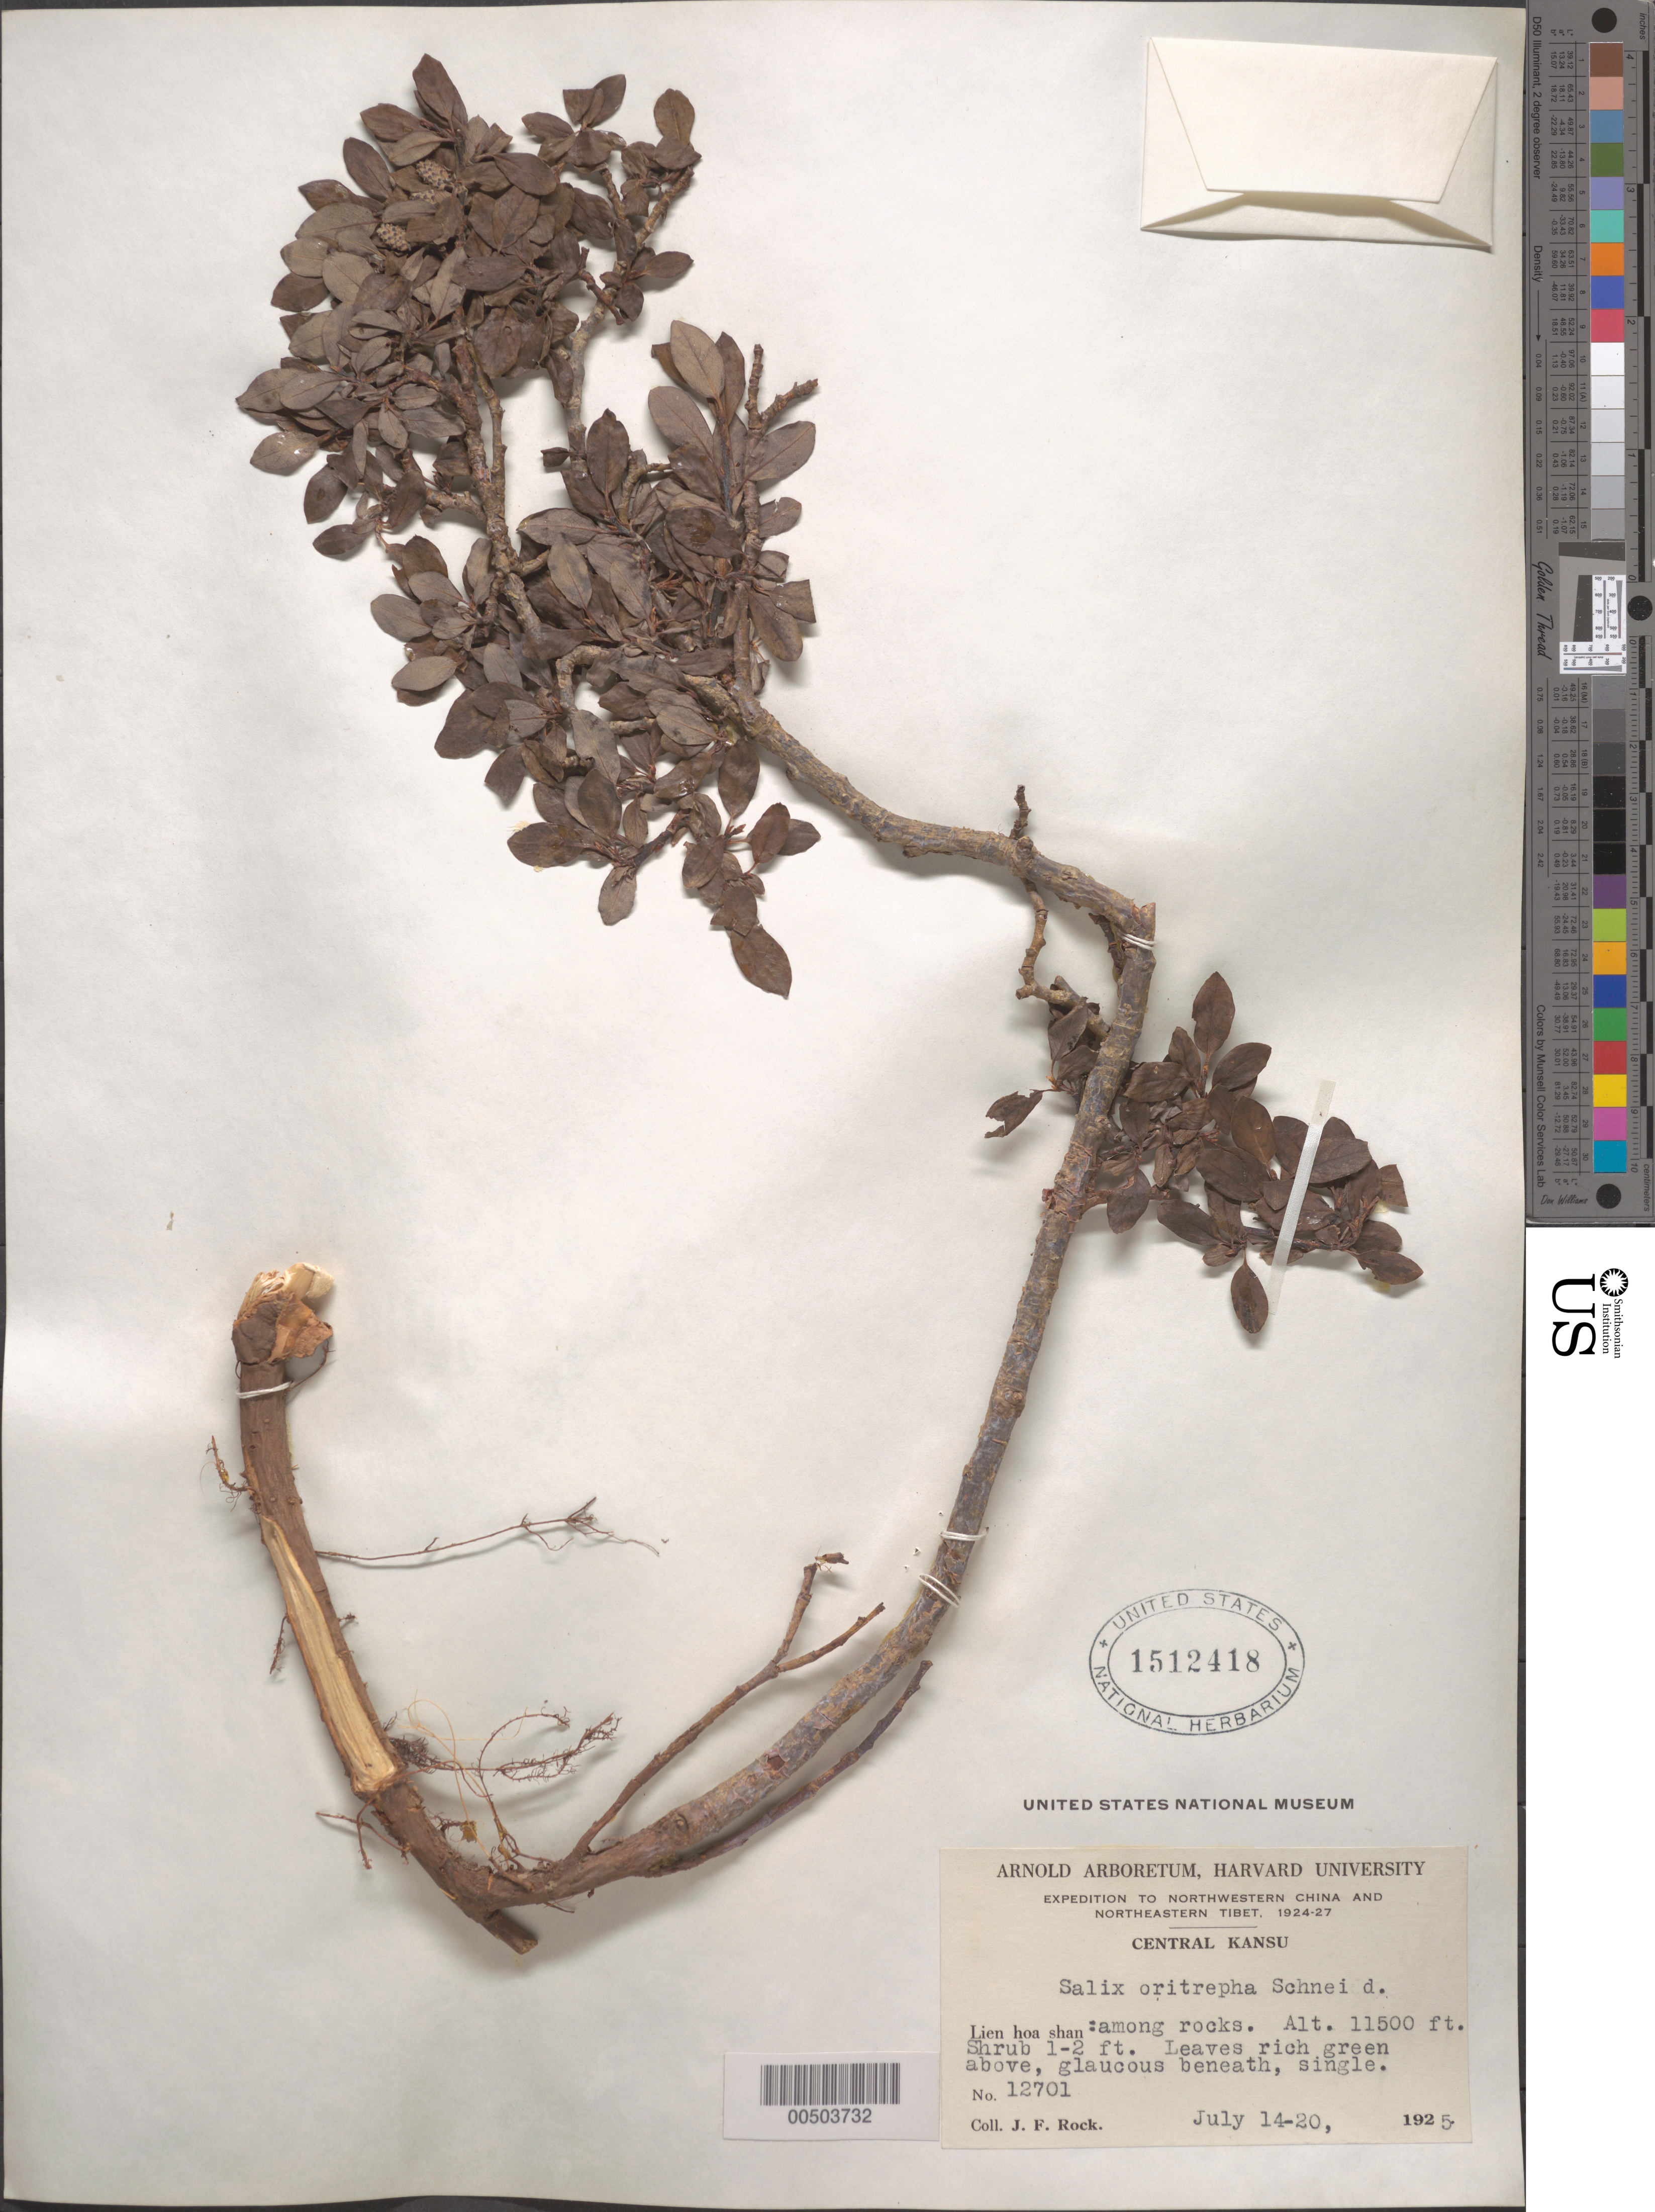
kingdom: Plantae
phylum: Tracheophyta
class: Magnoliopsida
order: Malpighiales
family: Salicaceae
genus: Salix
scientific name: Salix oritrepha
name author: C.K. Schneid.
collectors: J. F. Rock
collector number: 12701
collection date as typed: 14 Jul 1925 to 20 Jul 1925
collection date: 1925-07-14/1925-07-20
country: China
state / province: Gansu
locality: Lien hoa shan: among rocks. Central Kansu.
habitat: Shrub 1-2 ft. Leaves rich green above, glaucous beneath, single.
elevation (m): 3505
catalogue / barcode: US 1512418